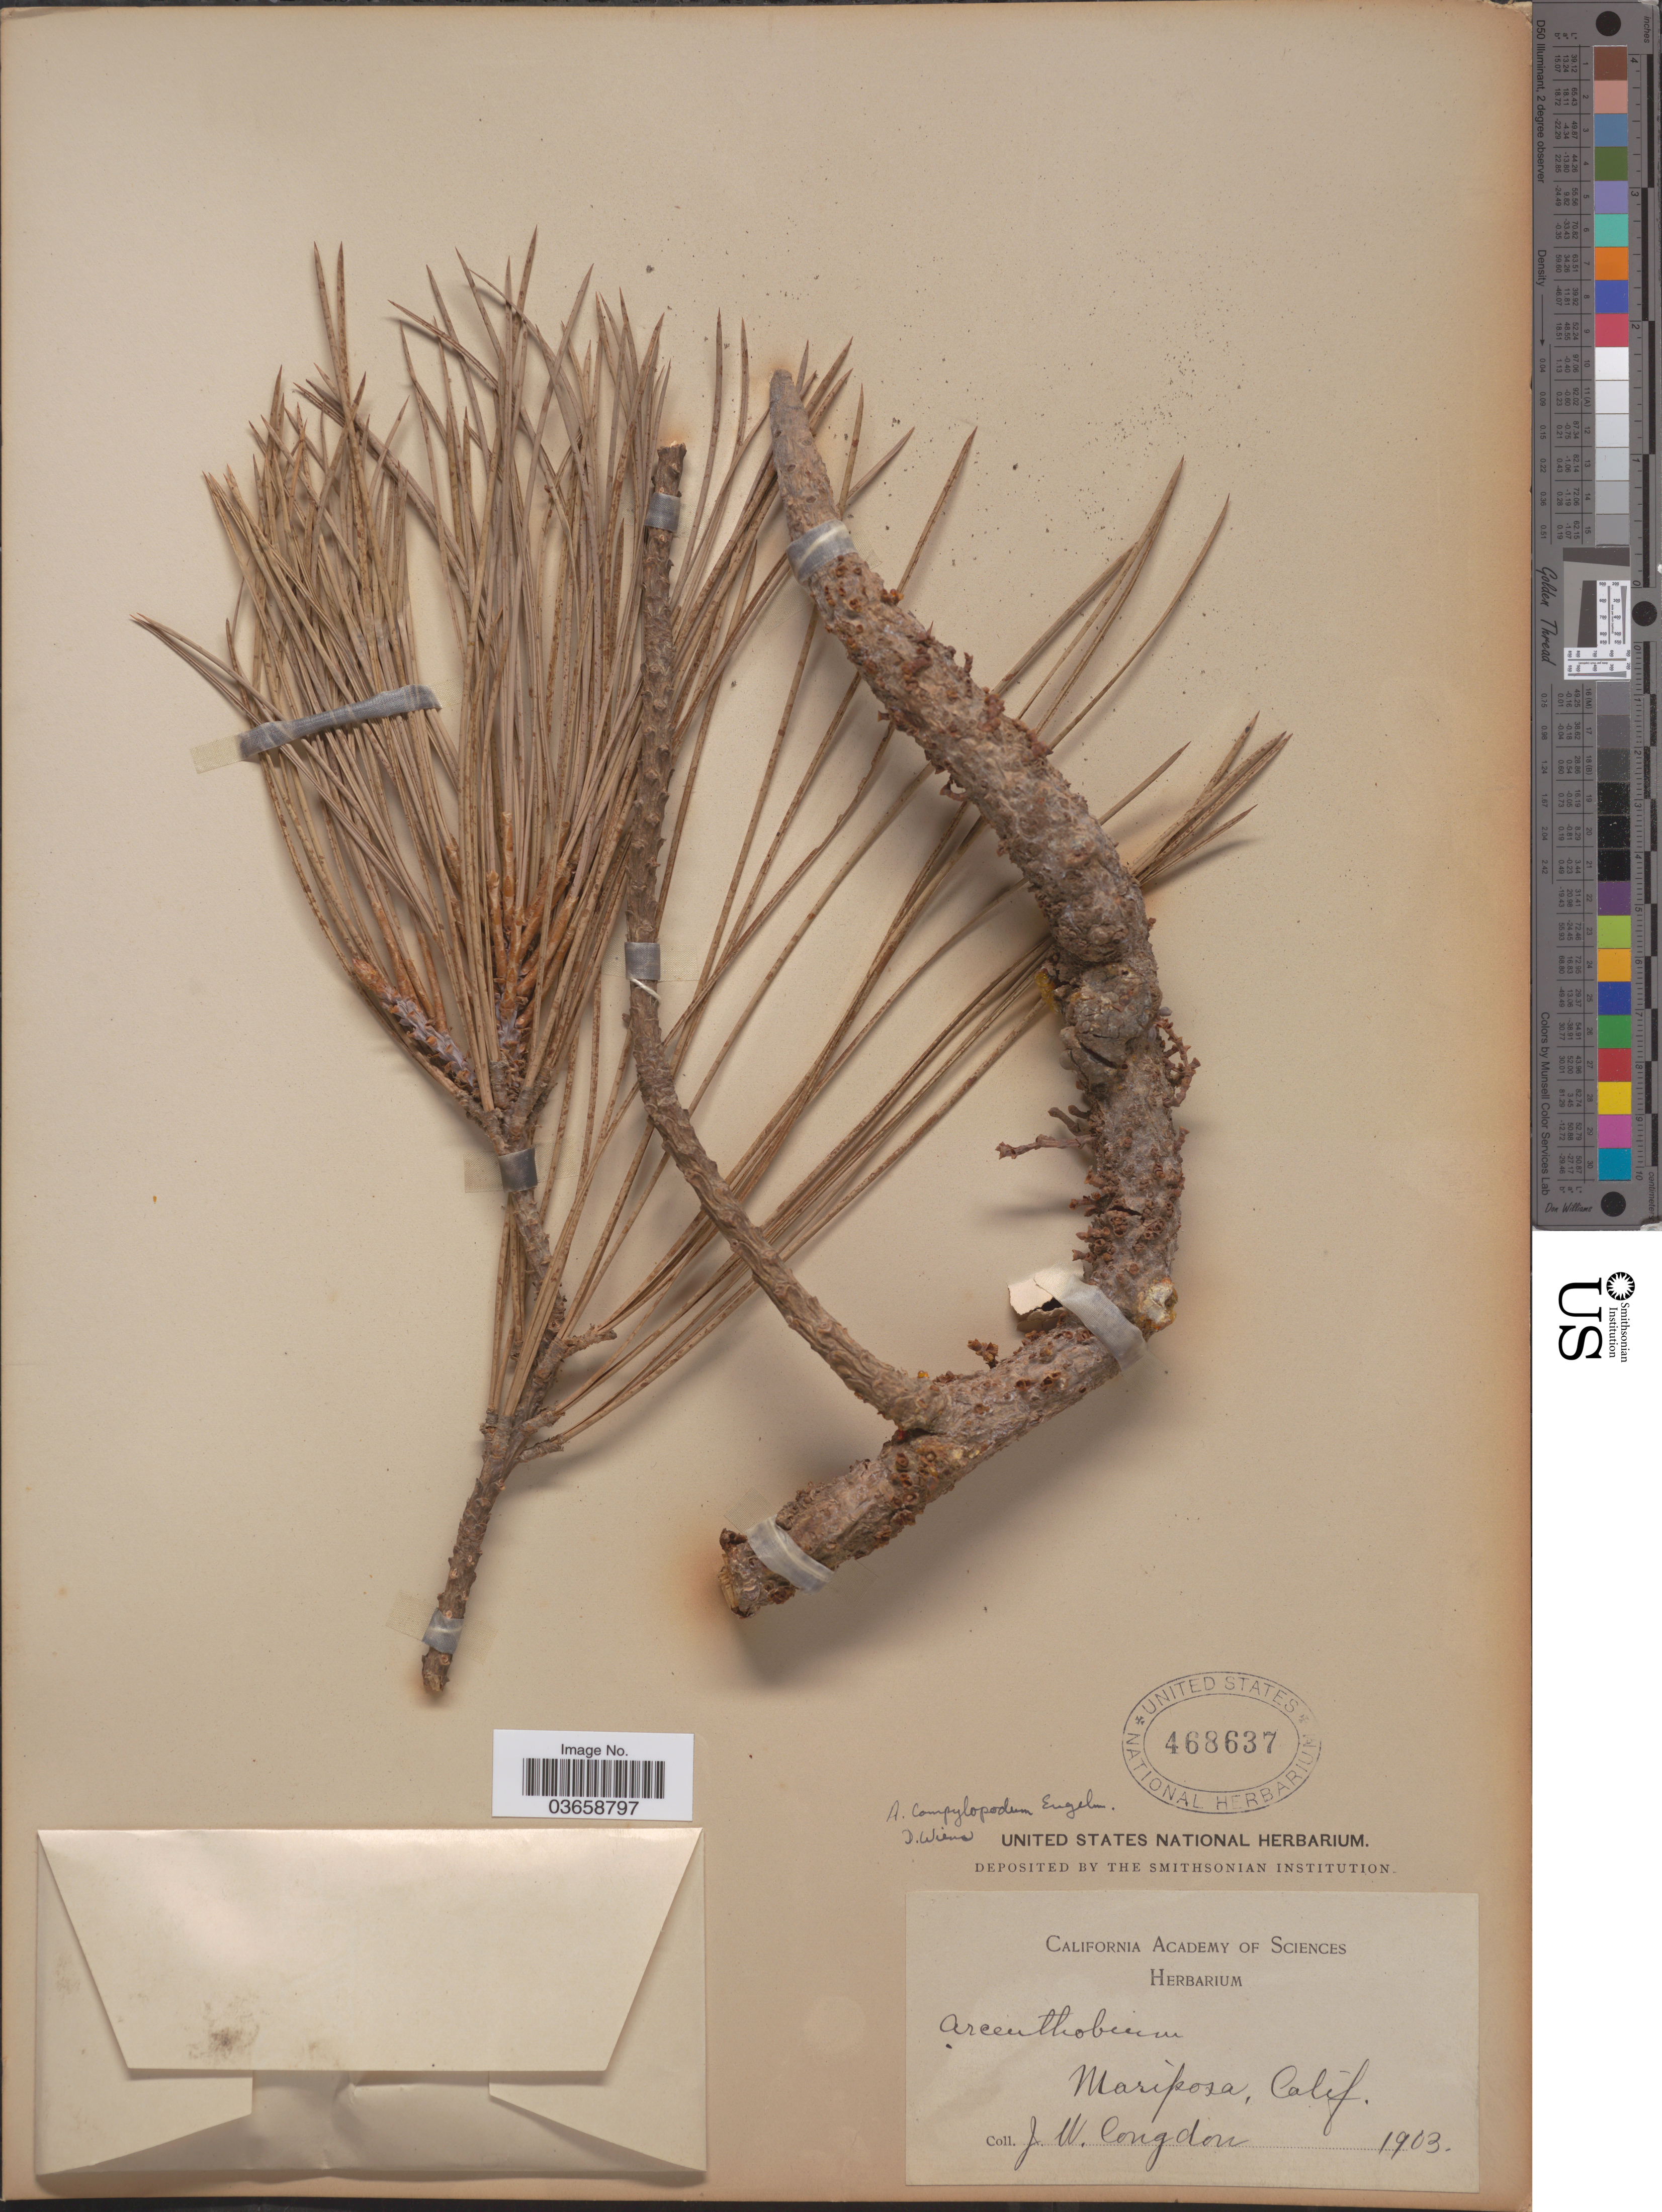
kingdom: Plantae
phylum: Tracheophyta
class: Magnoliopsida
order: Santalales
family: Viscaceae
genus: Arceuthobium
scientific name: Arceuthobium campylopodum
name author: Engelm.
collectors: J. W. Congdon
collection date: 1903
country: United States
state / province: California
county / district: Mariposa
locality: Mariposa.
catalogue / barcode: US 468637